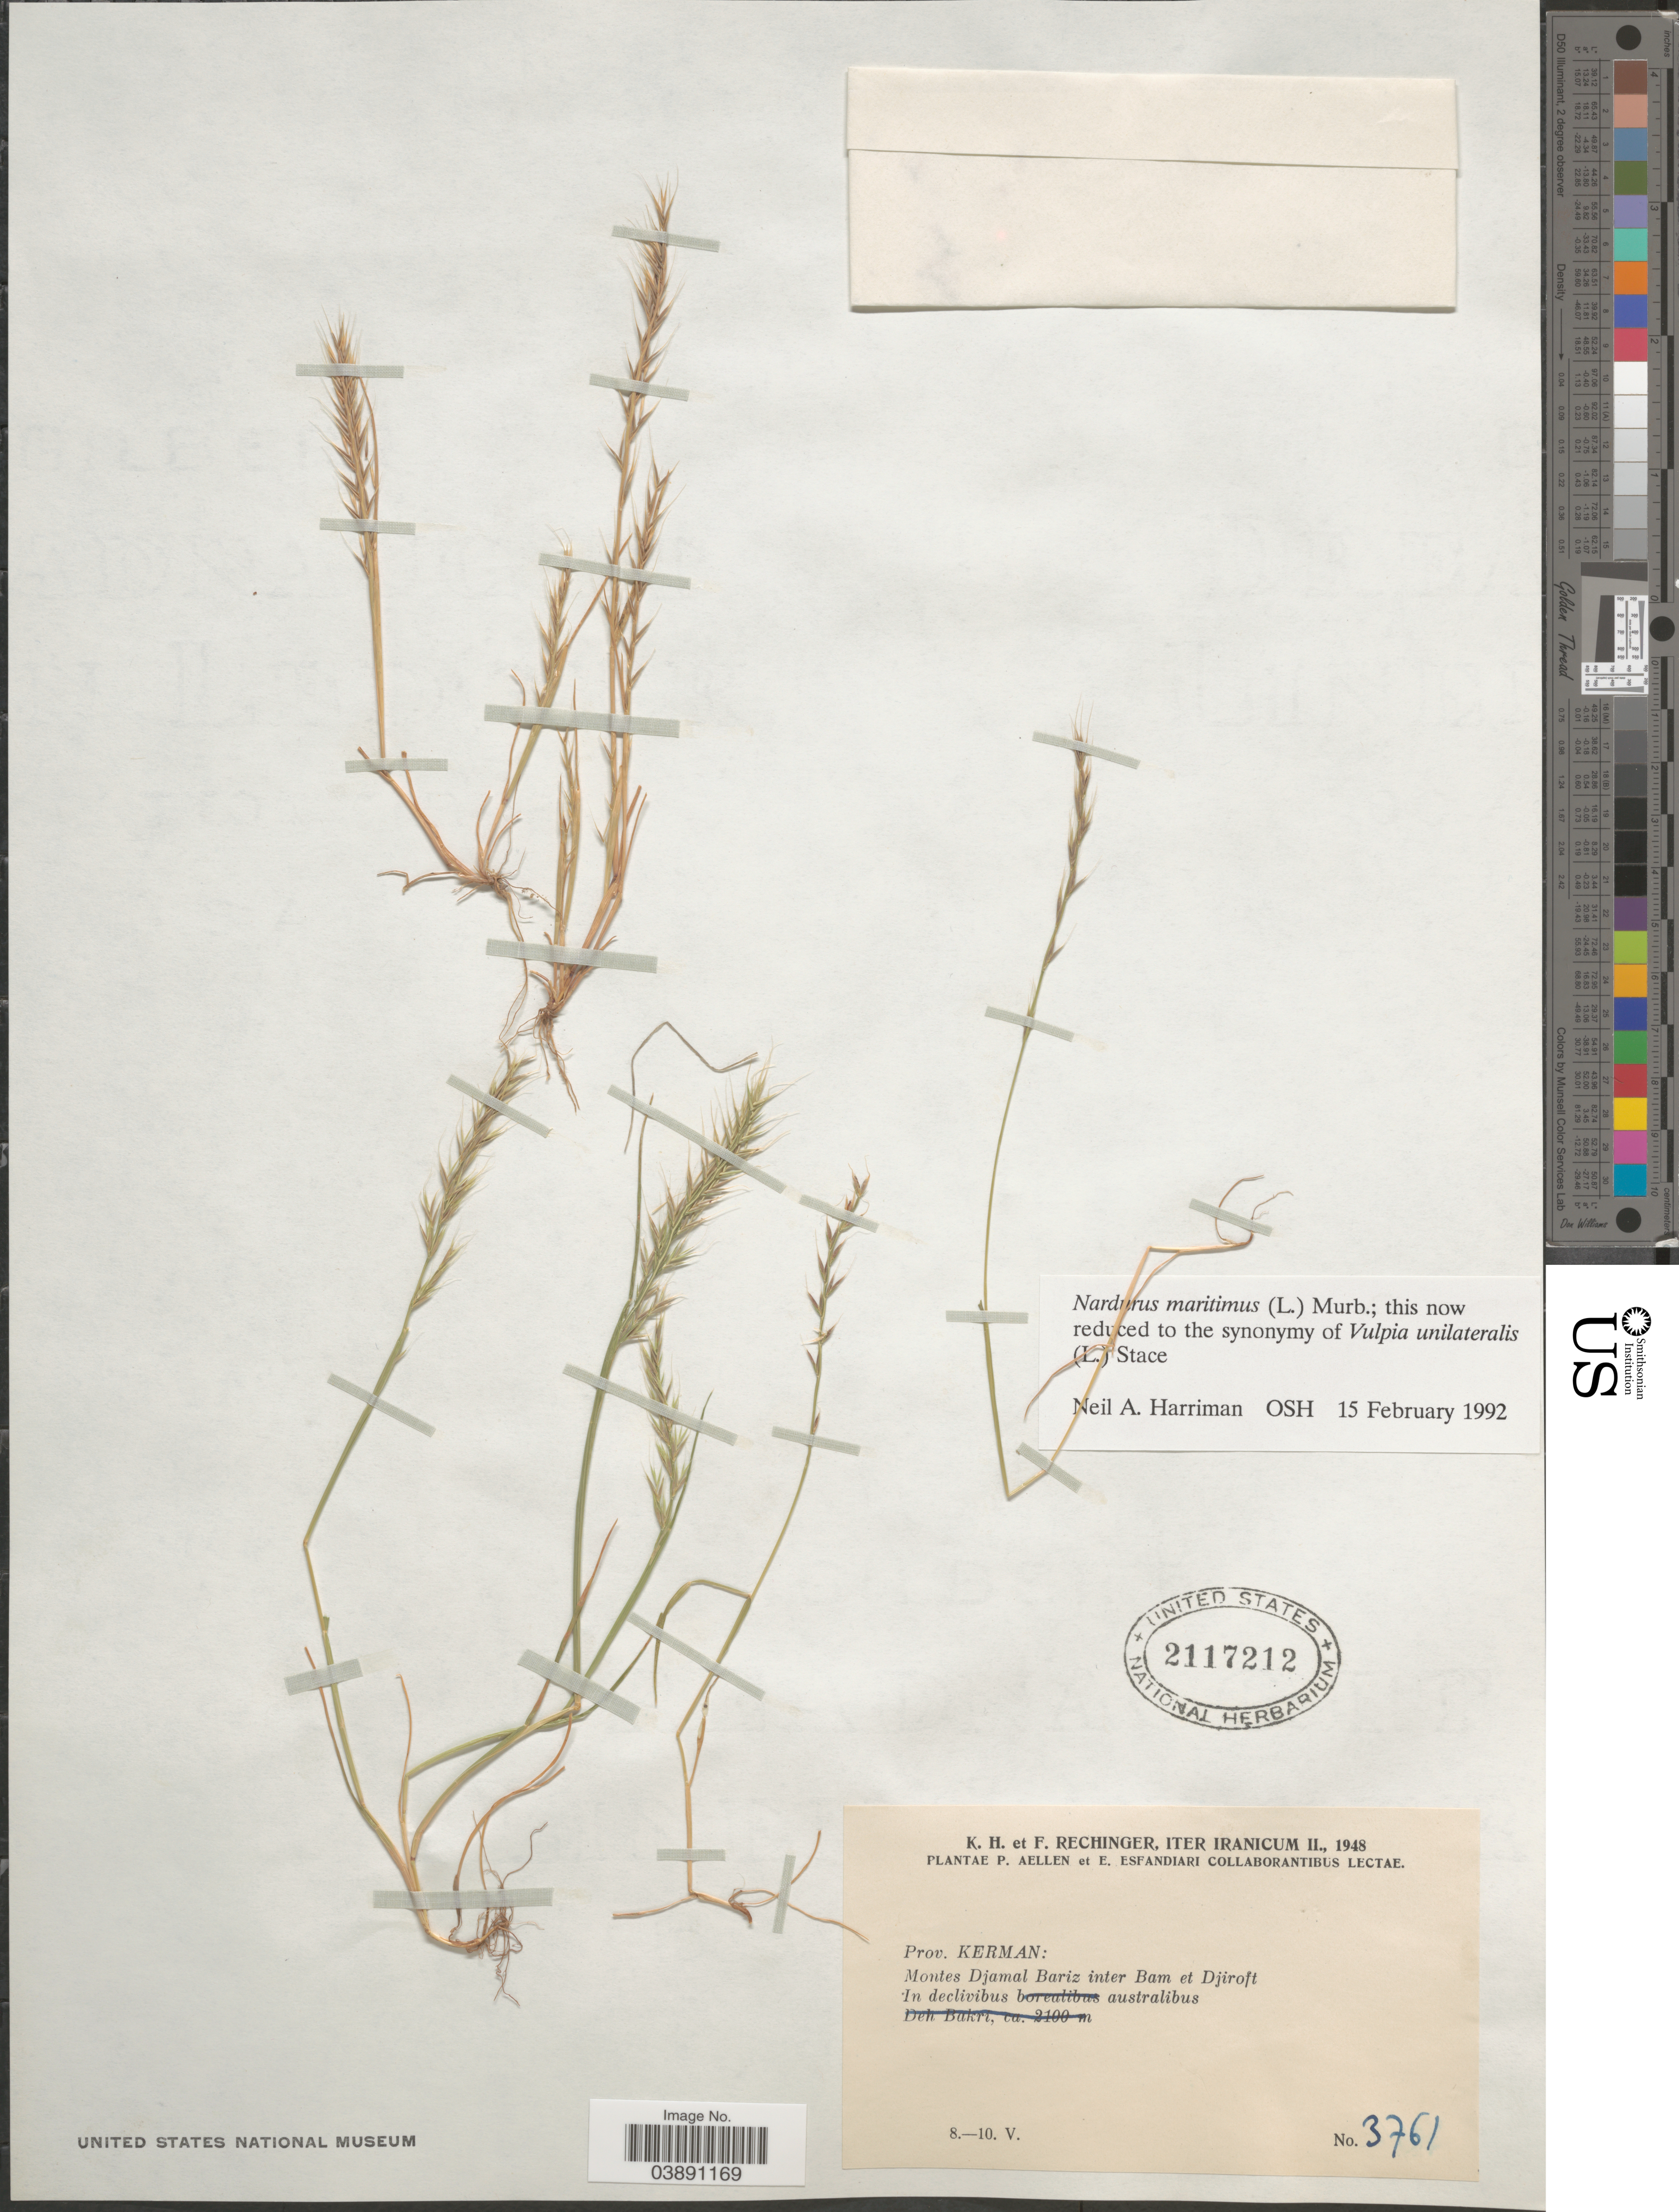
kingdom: Plantae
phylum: Tracheophyta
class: Liliopsida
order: Poales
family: Poaceae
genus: Festuca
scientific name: Festuca unilateralis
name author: Schrad.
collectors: K. H. Rechinger & F. Rechinger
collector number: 3761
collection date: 1948-05-08/1948-05-10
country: Iran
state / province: Kerman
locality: Prov. Kerman: Montes Djamal Bariz inter Bam et Djiroft. In declivibus australibus.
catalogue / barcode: US 2117212